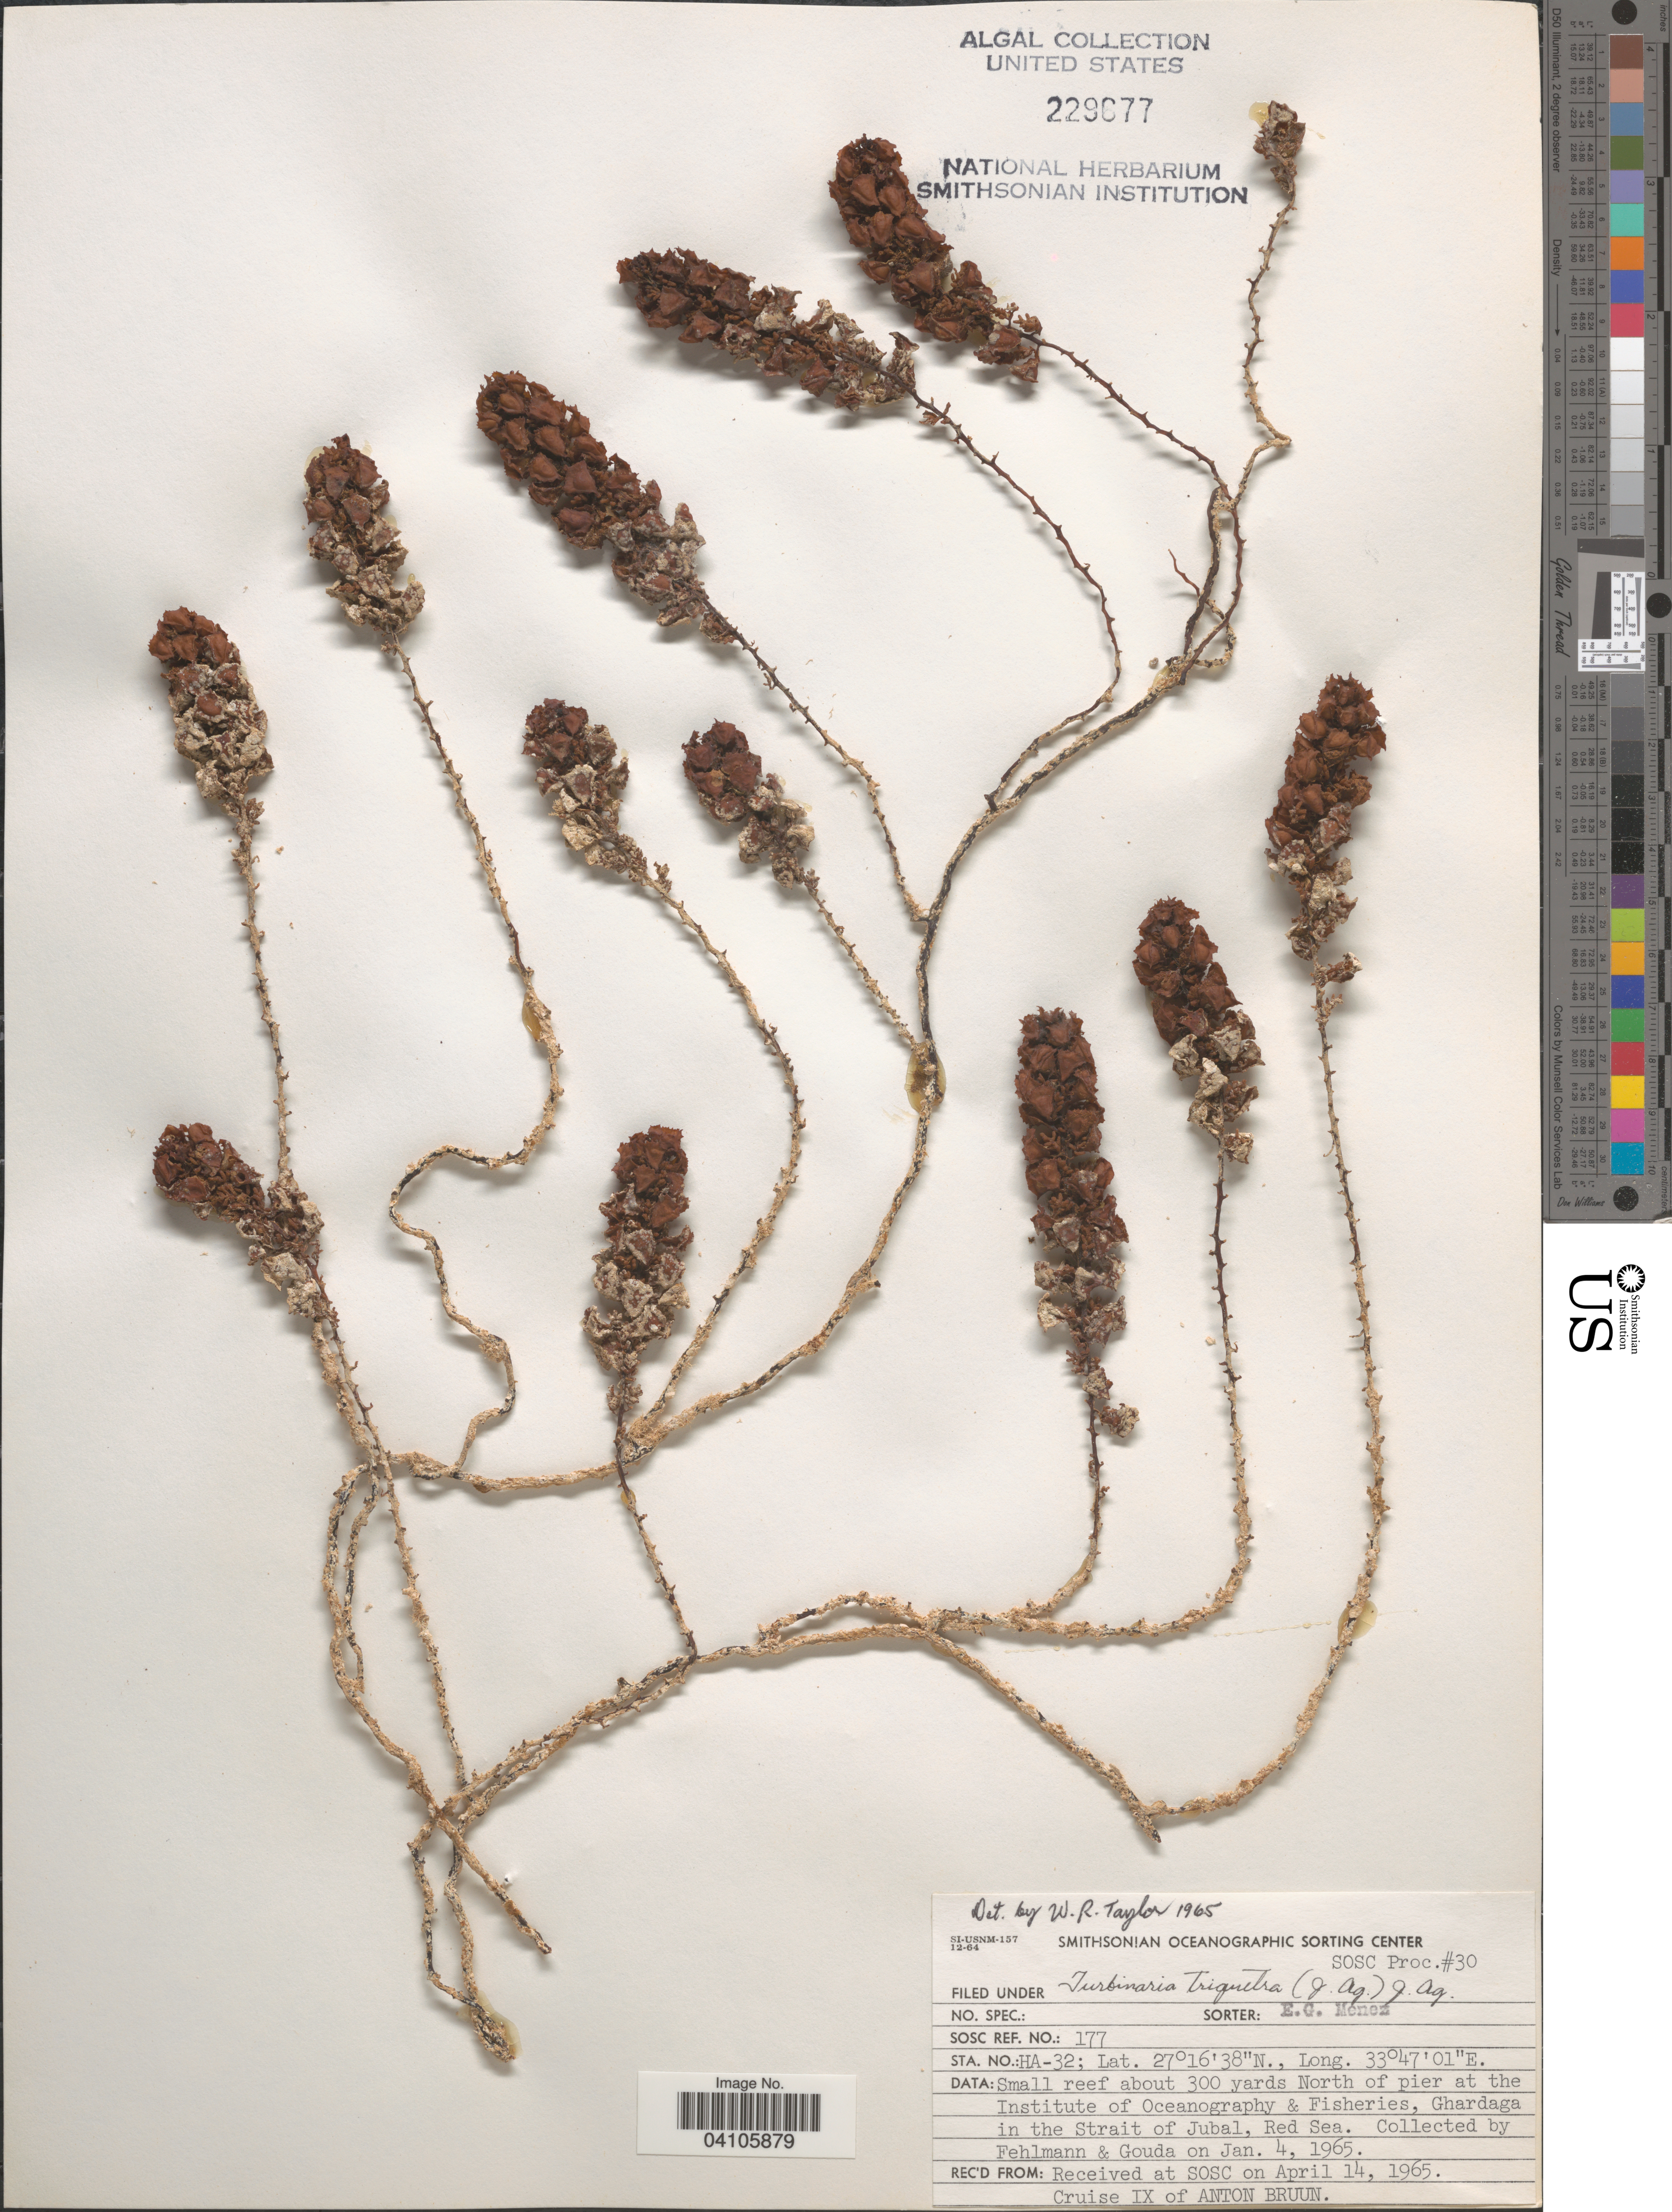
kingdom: Chromista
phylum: Ochrophyta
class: Phaeophyceae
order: Fucales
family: Sargassaceae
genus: Turbinaria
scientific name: Turbinaria triquetra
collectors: Fehlmann & Gouda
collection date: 1965-01-04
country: Egypt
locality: Small reef about 300 yards North of pier at the Institute of Oceanography & Fisheries, Ghardaga in the Strait of Jubal, Red Sea. Sta. no.:HA-32.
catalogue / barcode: US 229677